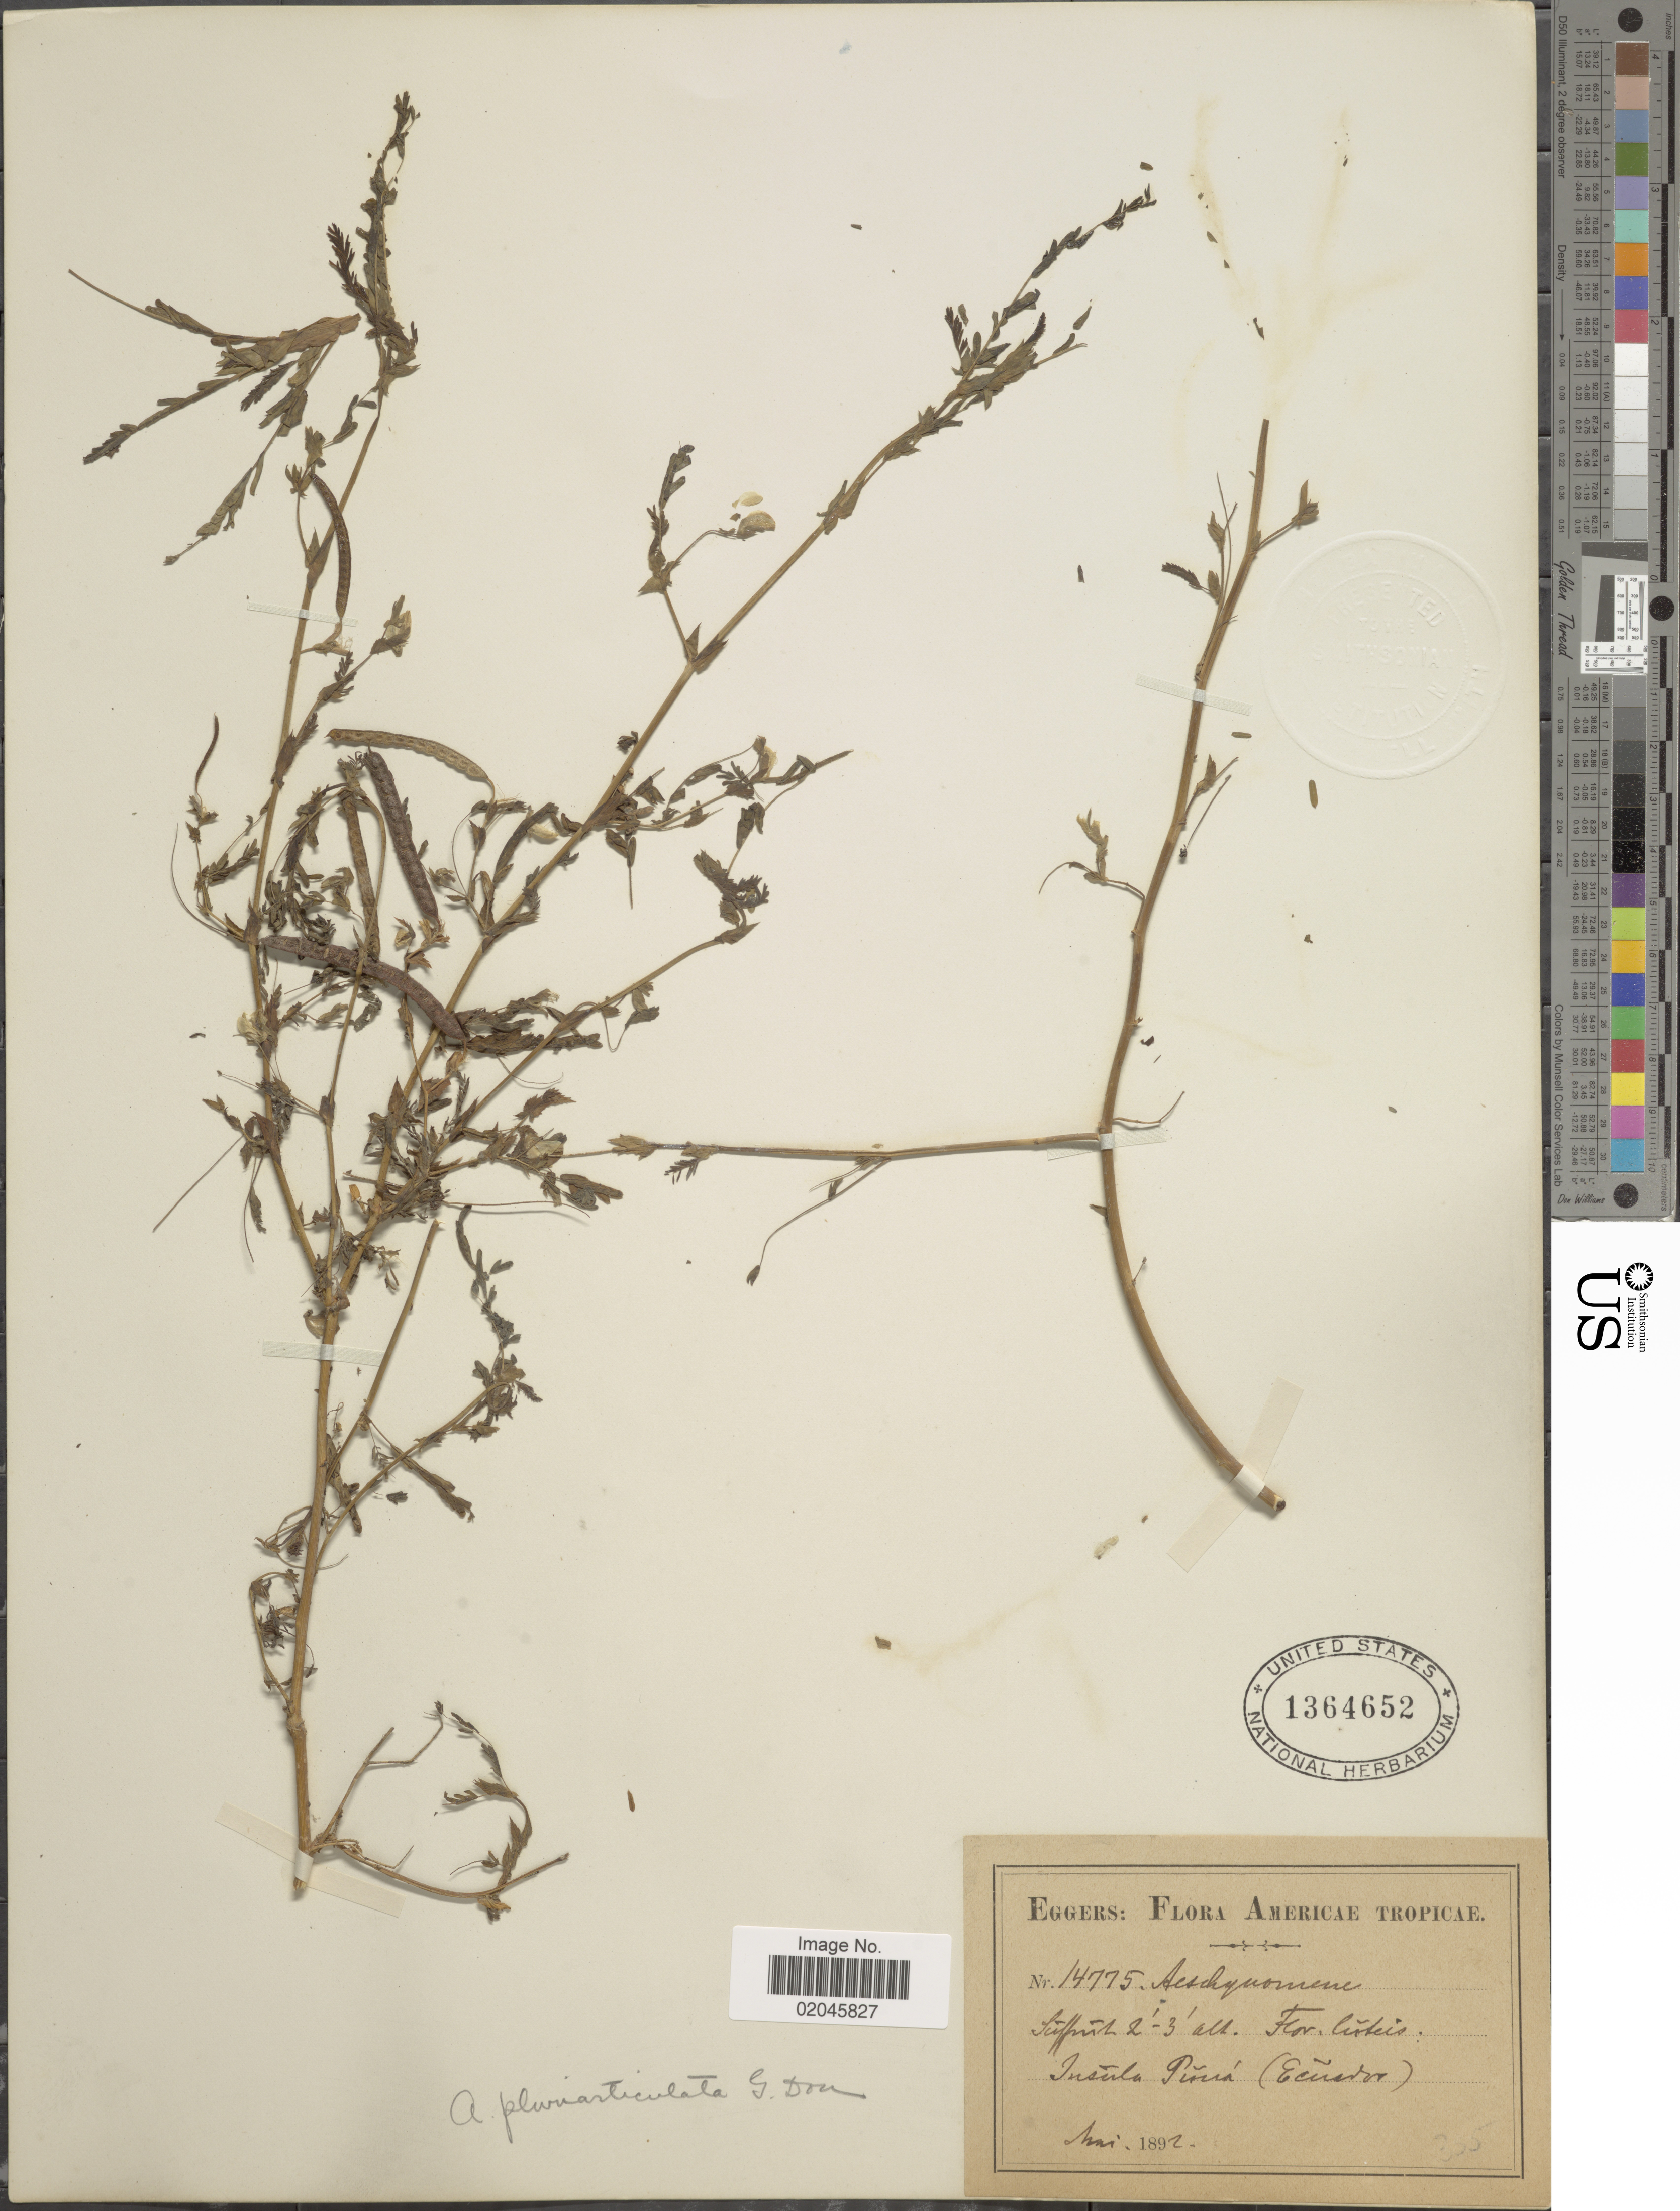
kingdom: Plantae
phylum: Tracheophyta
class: Magnoliopsida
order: Fabales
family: Fabaceae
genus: Aeschynomene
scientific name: Aeschynomene pluriarticulata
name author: G. Don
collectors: -. Eggers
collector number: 14775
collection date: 1892-05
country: Ecuador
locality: Americae Tropicae, Curteis: Insüla Püná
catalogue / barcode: US 1364652